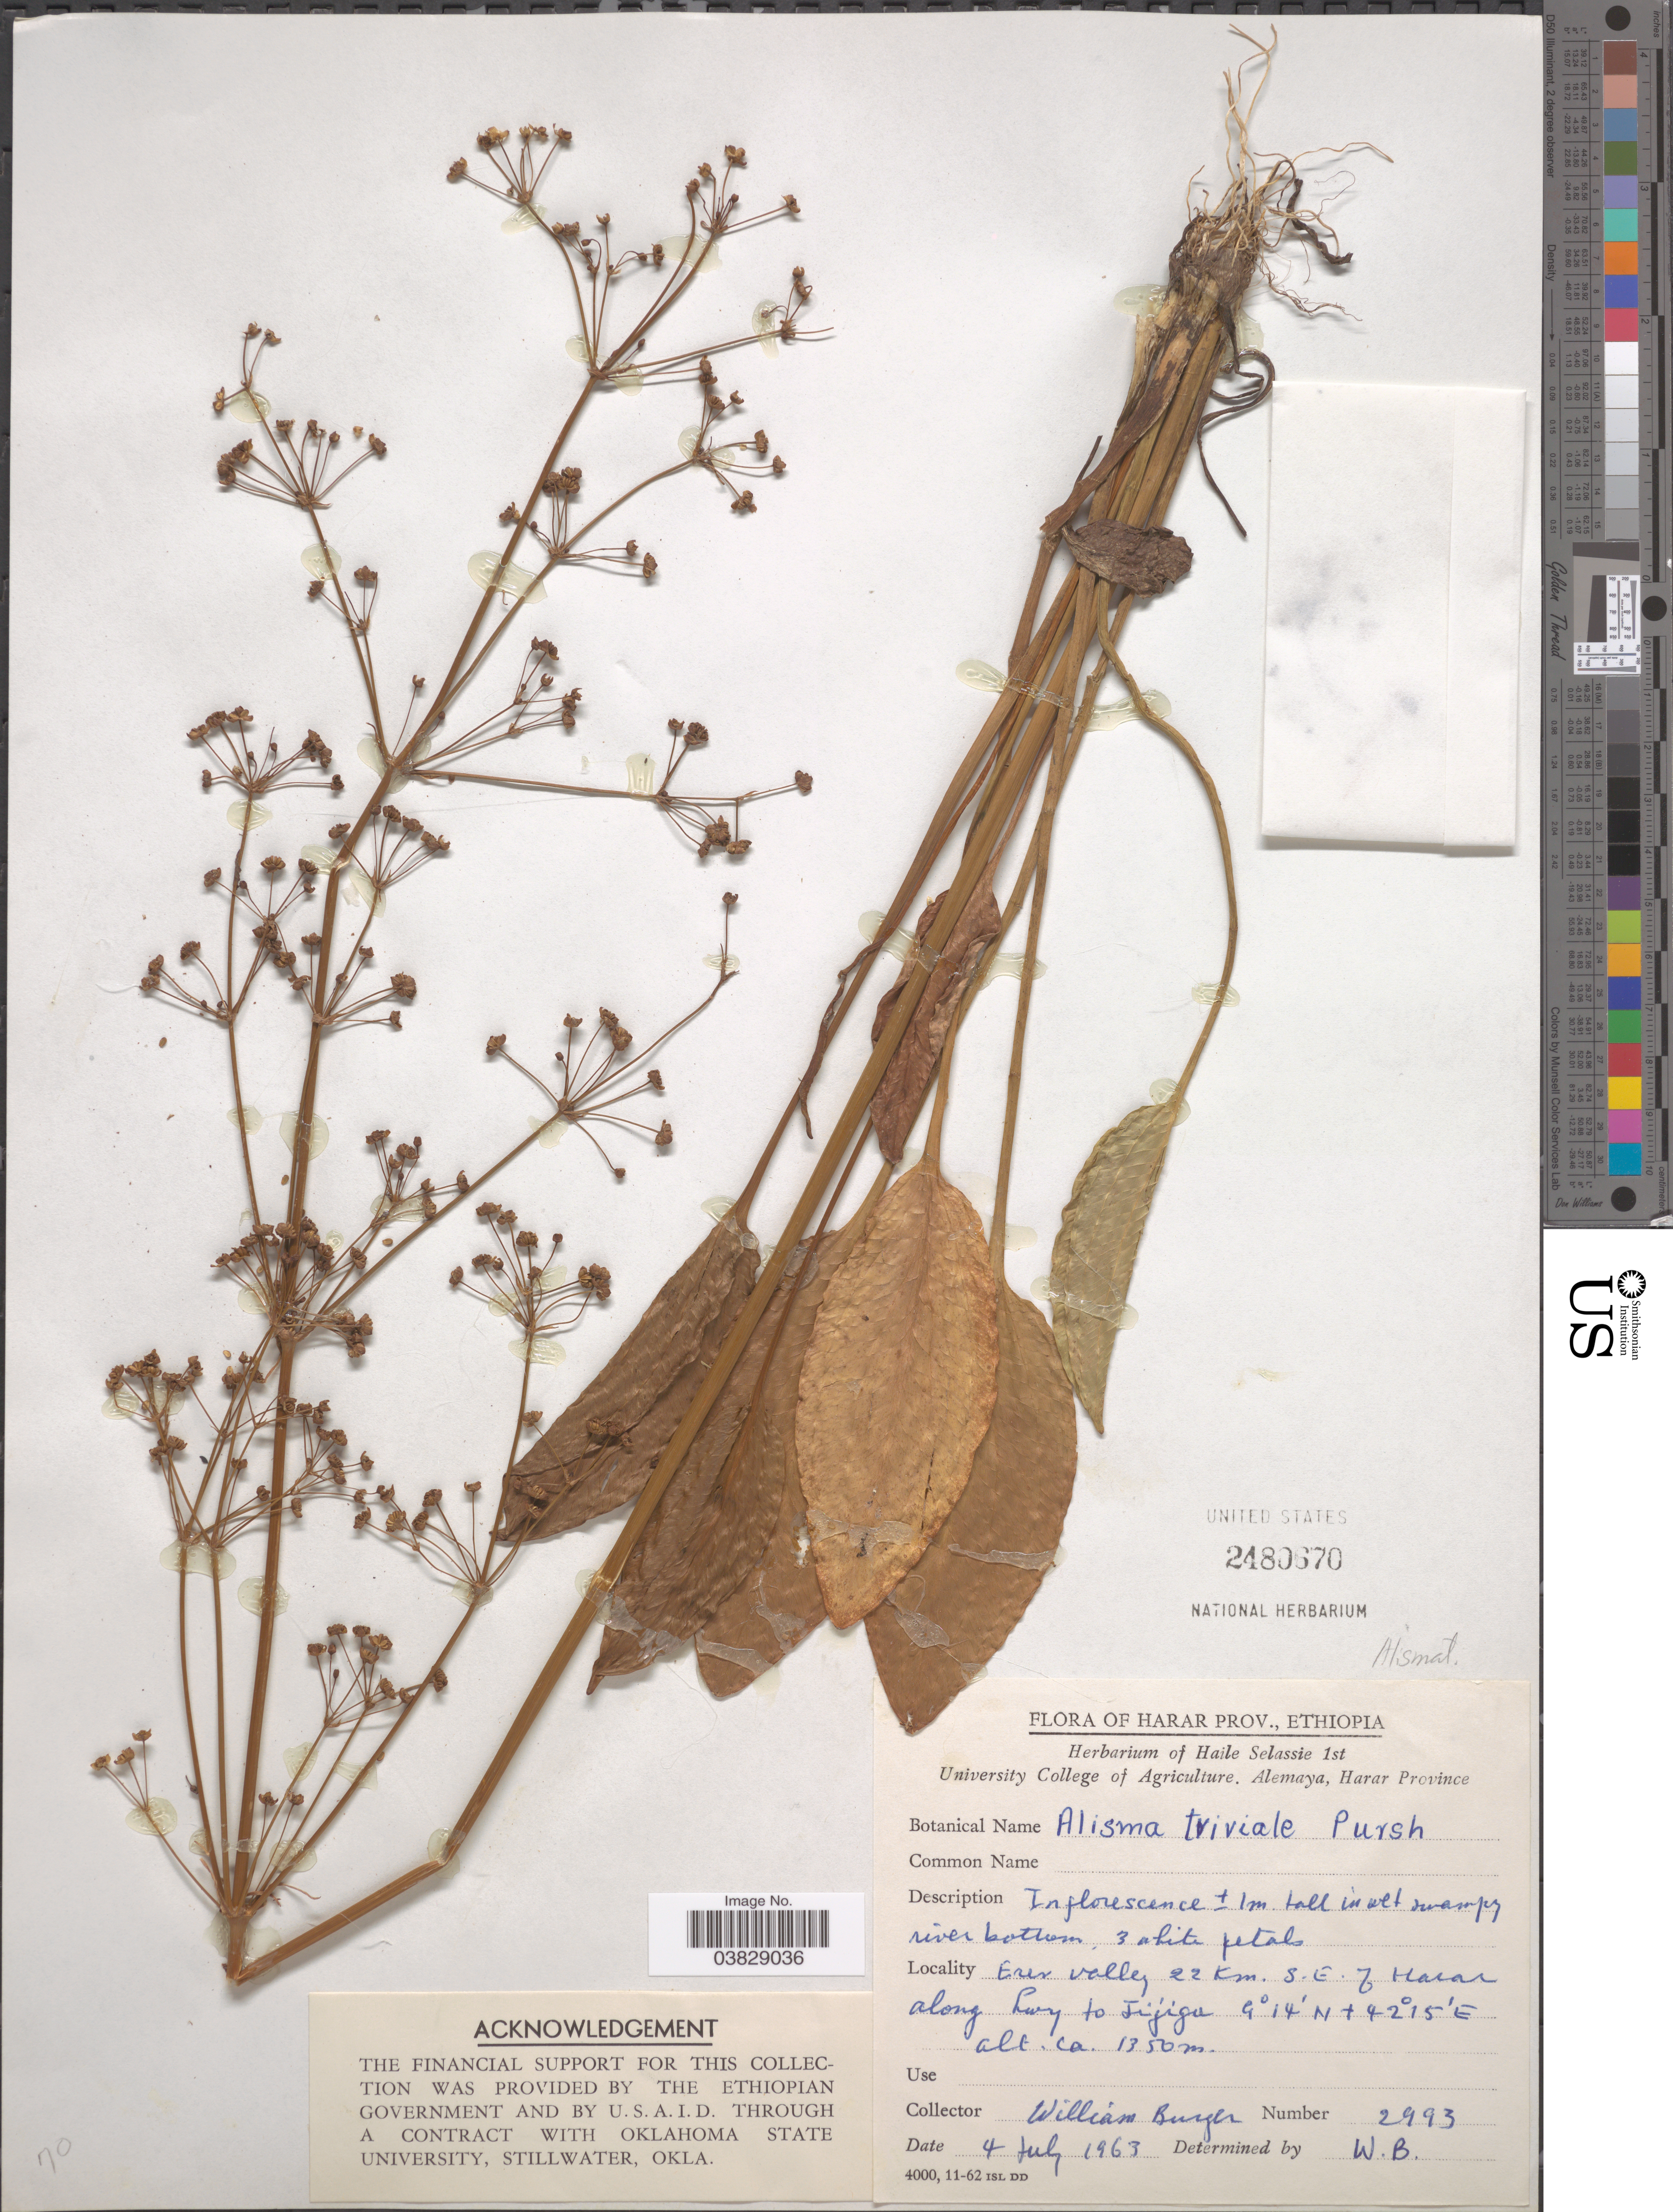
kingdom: Plantae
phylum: Tracheophyta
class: Liliopsida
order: Alismatales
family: Alismataceae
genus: Alisma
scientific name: Alisma triviale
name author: Pursh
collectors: W. Burger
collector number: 2993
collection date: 1963-07-04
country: Ethiopia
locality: Harar Prov. Erer Valley, 22 Km. S. E. of Harar along hwy to Jijiga.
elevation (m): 1350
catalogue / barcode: US 2480670